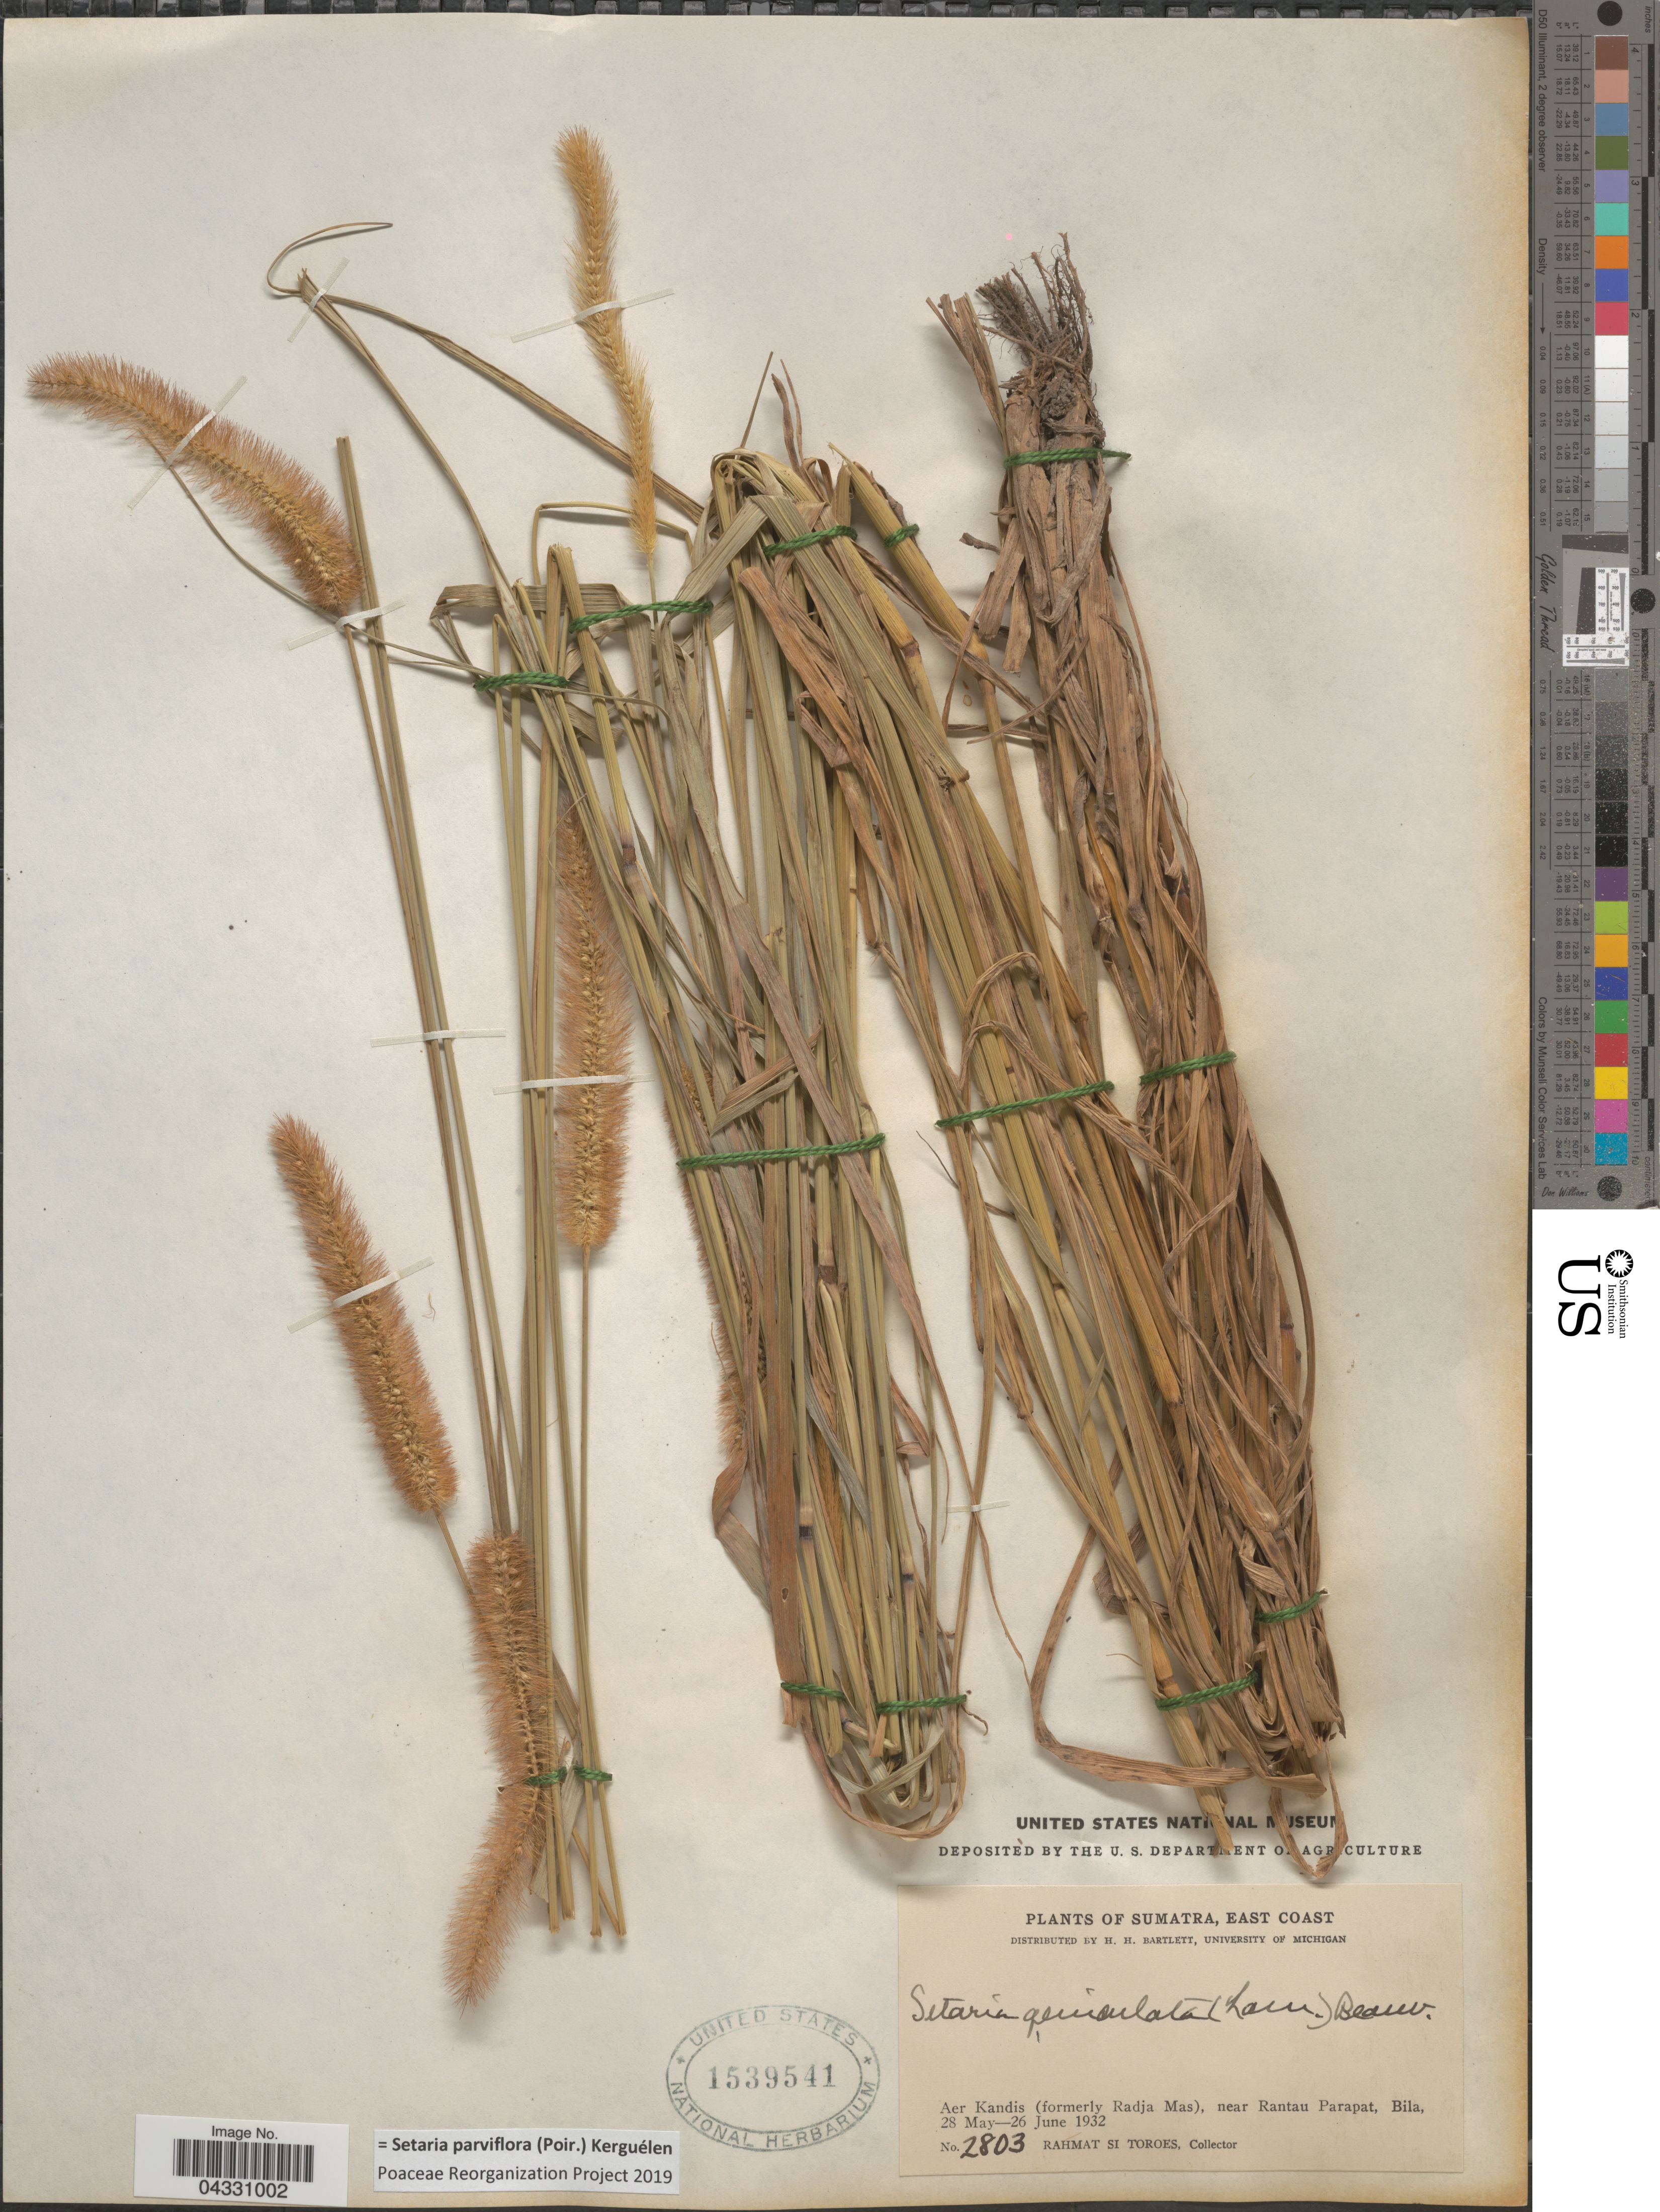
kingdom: Plantae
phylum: Tracheophyta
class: Liliopsida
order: Poales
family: Poaceae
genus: Setaria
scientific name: Setaria parviflora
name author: (Poir.) Kerguélen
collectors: Rahmat Si Boeea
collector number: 2803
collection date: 1932-05-28/1932-06-26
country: Indonesia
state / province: Sumatra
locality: East Coast. Aer Kandis (formerly Radja Mas), near Rantau Parapat, Bila.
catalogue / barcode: US 1539541